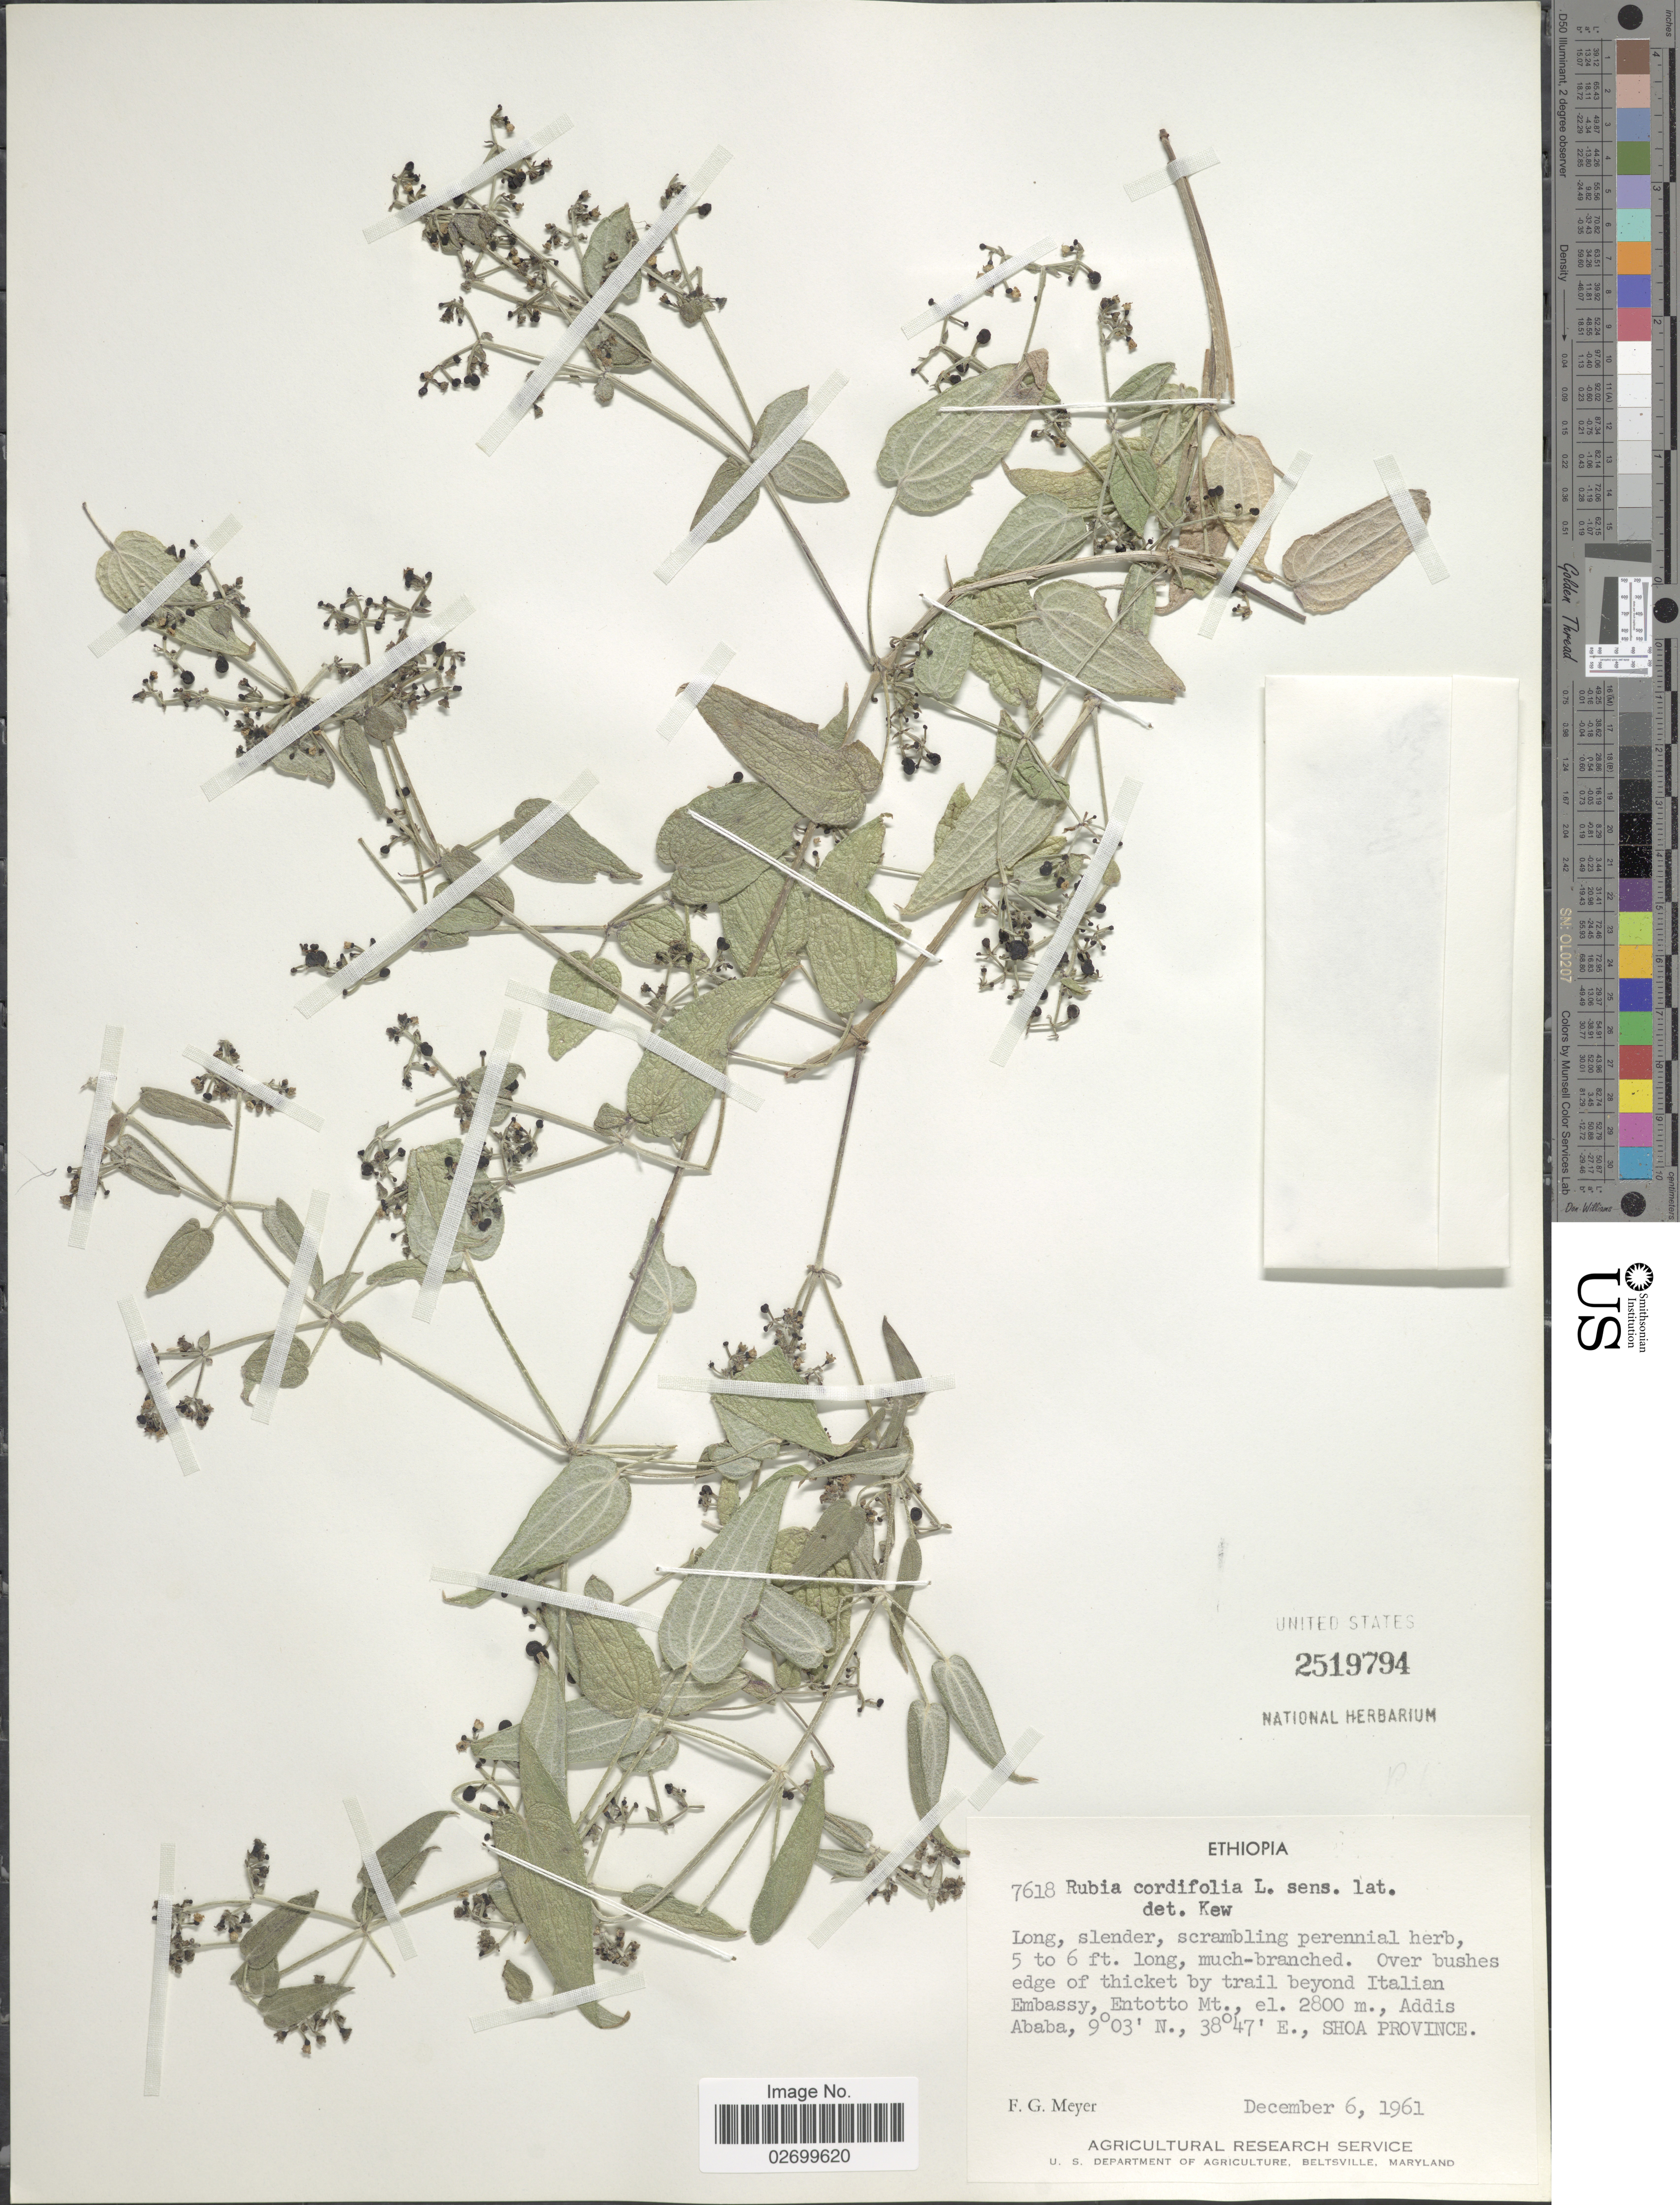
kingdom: Plantae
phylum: Tracheophyta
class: Magnoliopsida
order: Gentianales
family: Rubiaceae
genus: Rubia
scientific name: Rubia cordifolia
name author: L.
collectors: F. G. Meyer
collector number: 7618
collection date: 1961-12-06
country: Ethiopia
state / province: Addis Ababa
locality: Over bushes edge of thicket by trail beyond Italian Embassy, Entotto Mt., Shoa Province.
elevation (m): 2800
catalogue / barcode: US 2519794